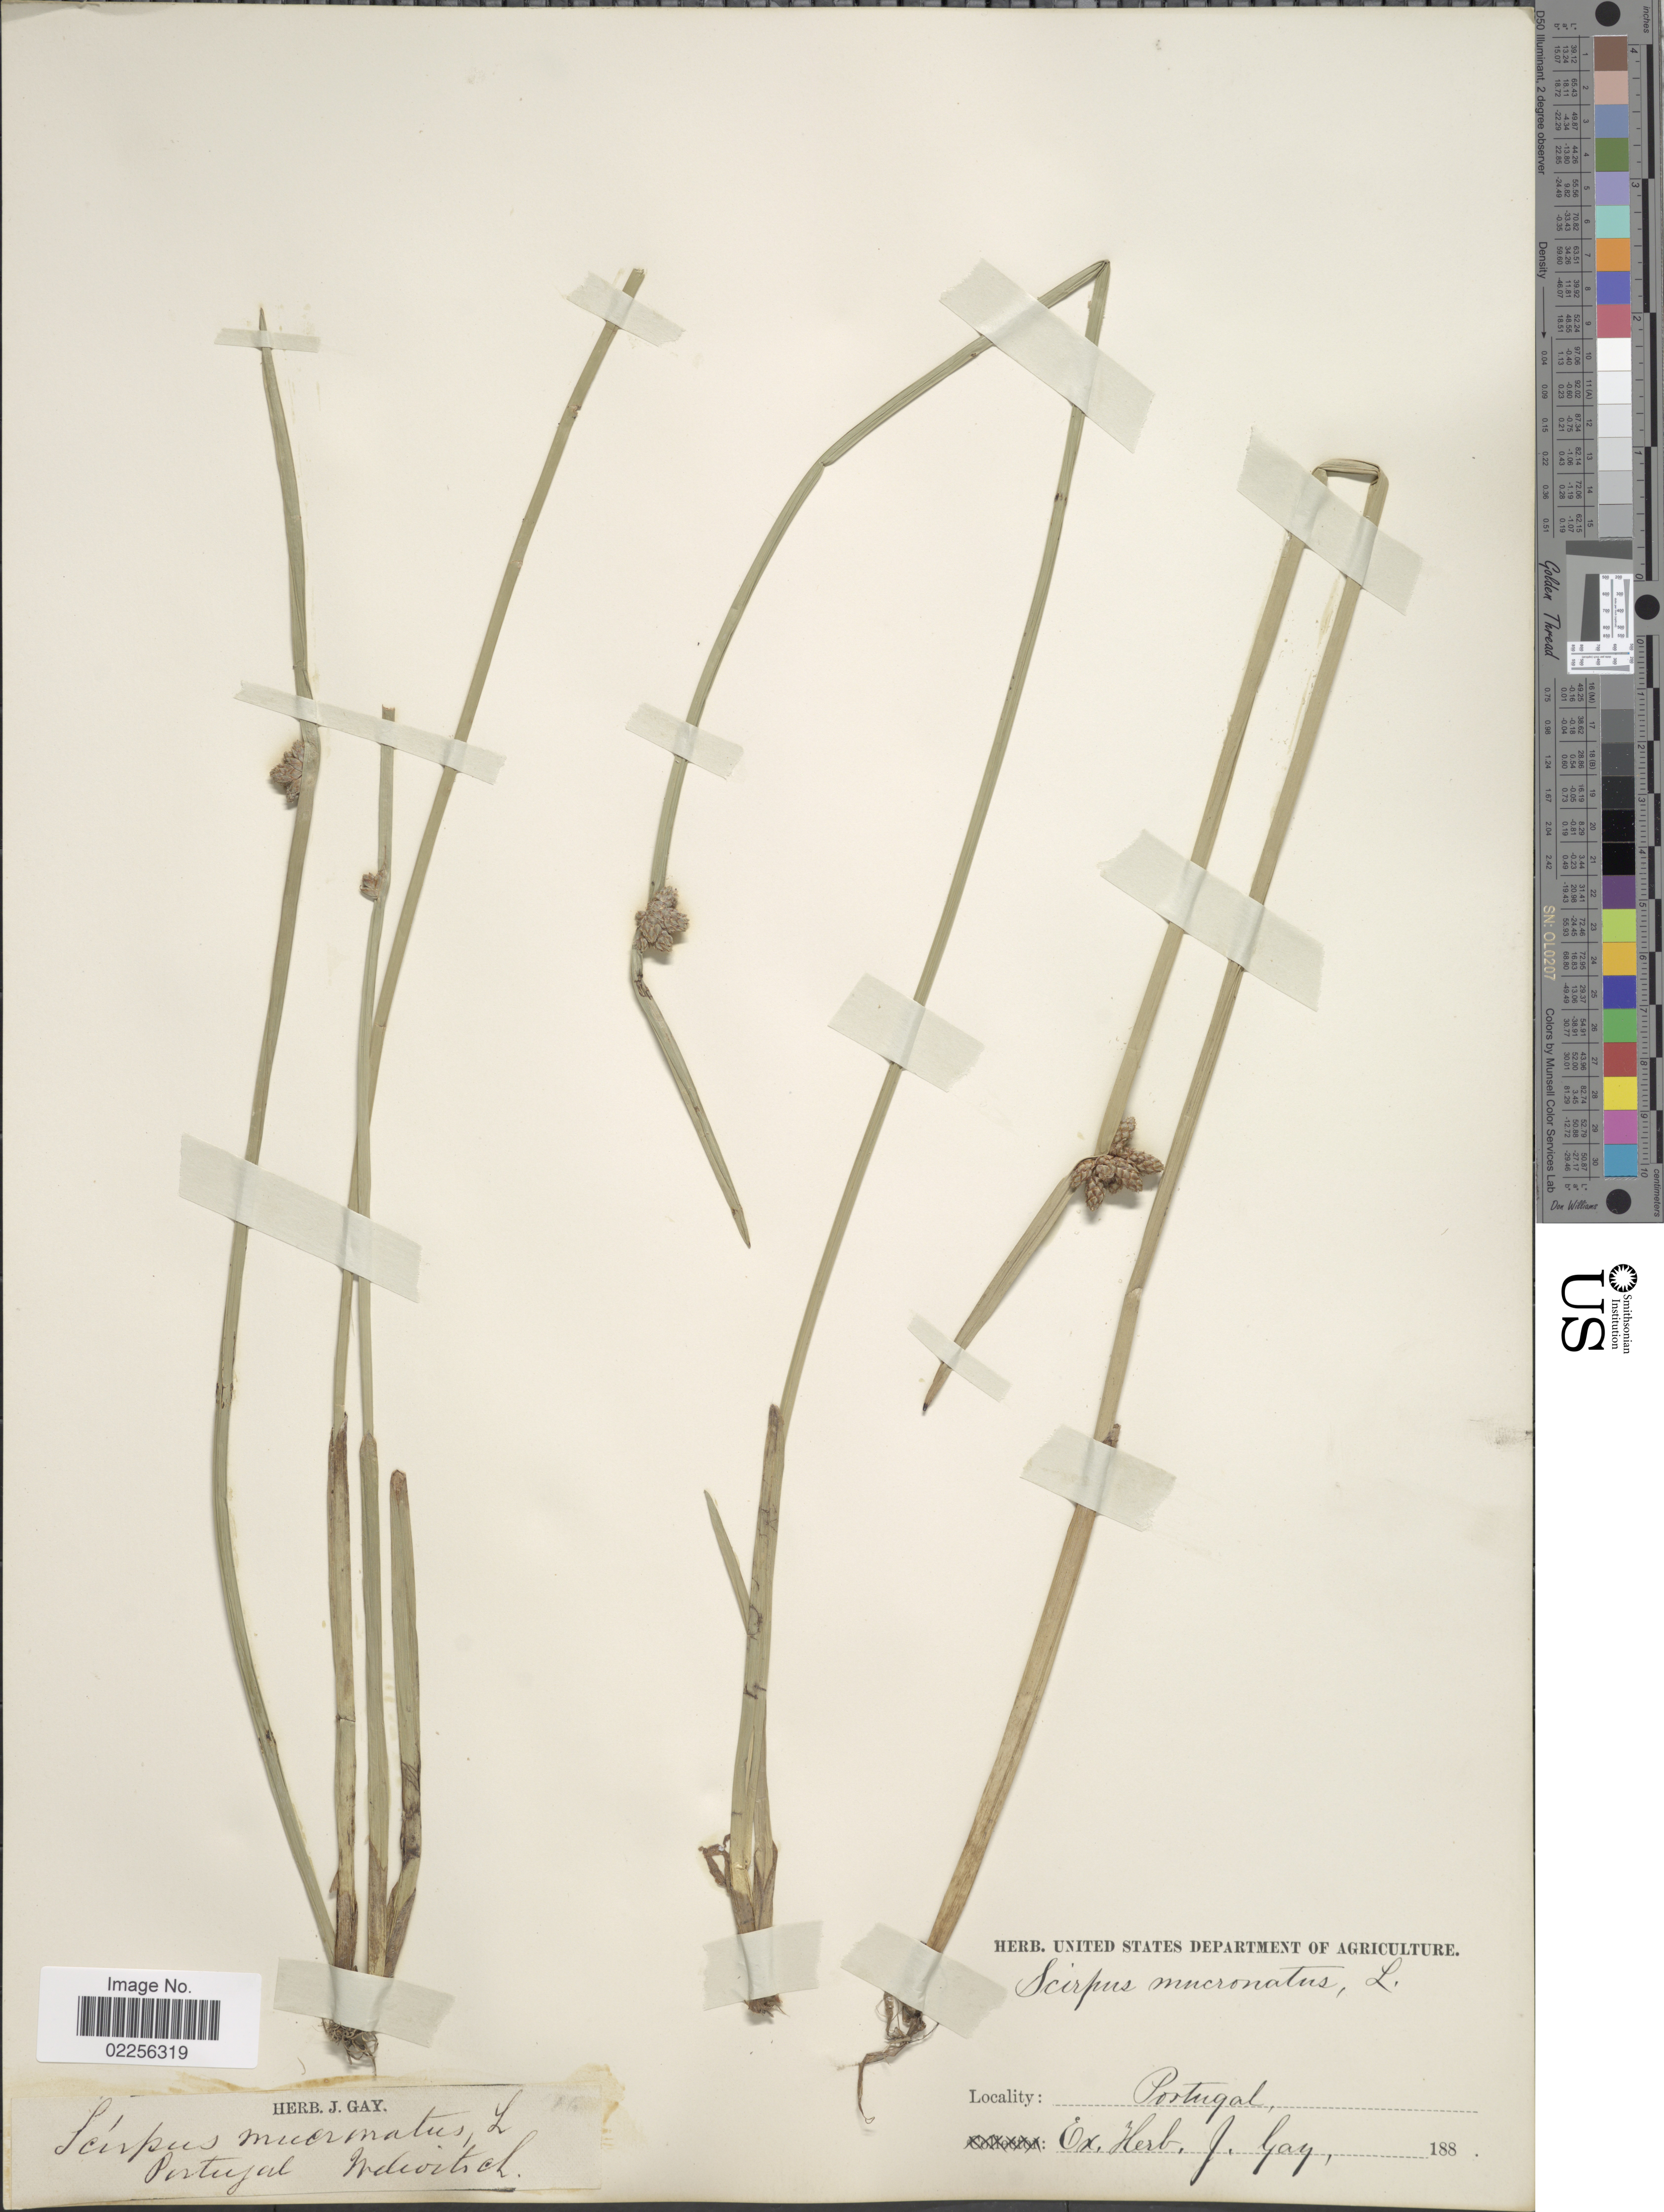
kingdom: Plantae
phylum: Tracheophyta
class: Liliopsida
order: Poales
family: Cyperaceae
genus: Schoenoplectus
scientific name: Schoenoplectus mucronatus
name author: (L.) Palla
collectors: -. Welwitsch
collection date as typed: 188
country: Portugal